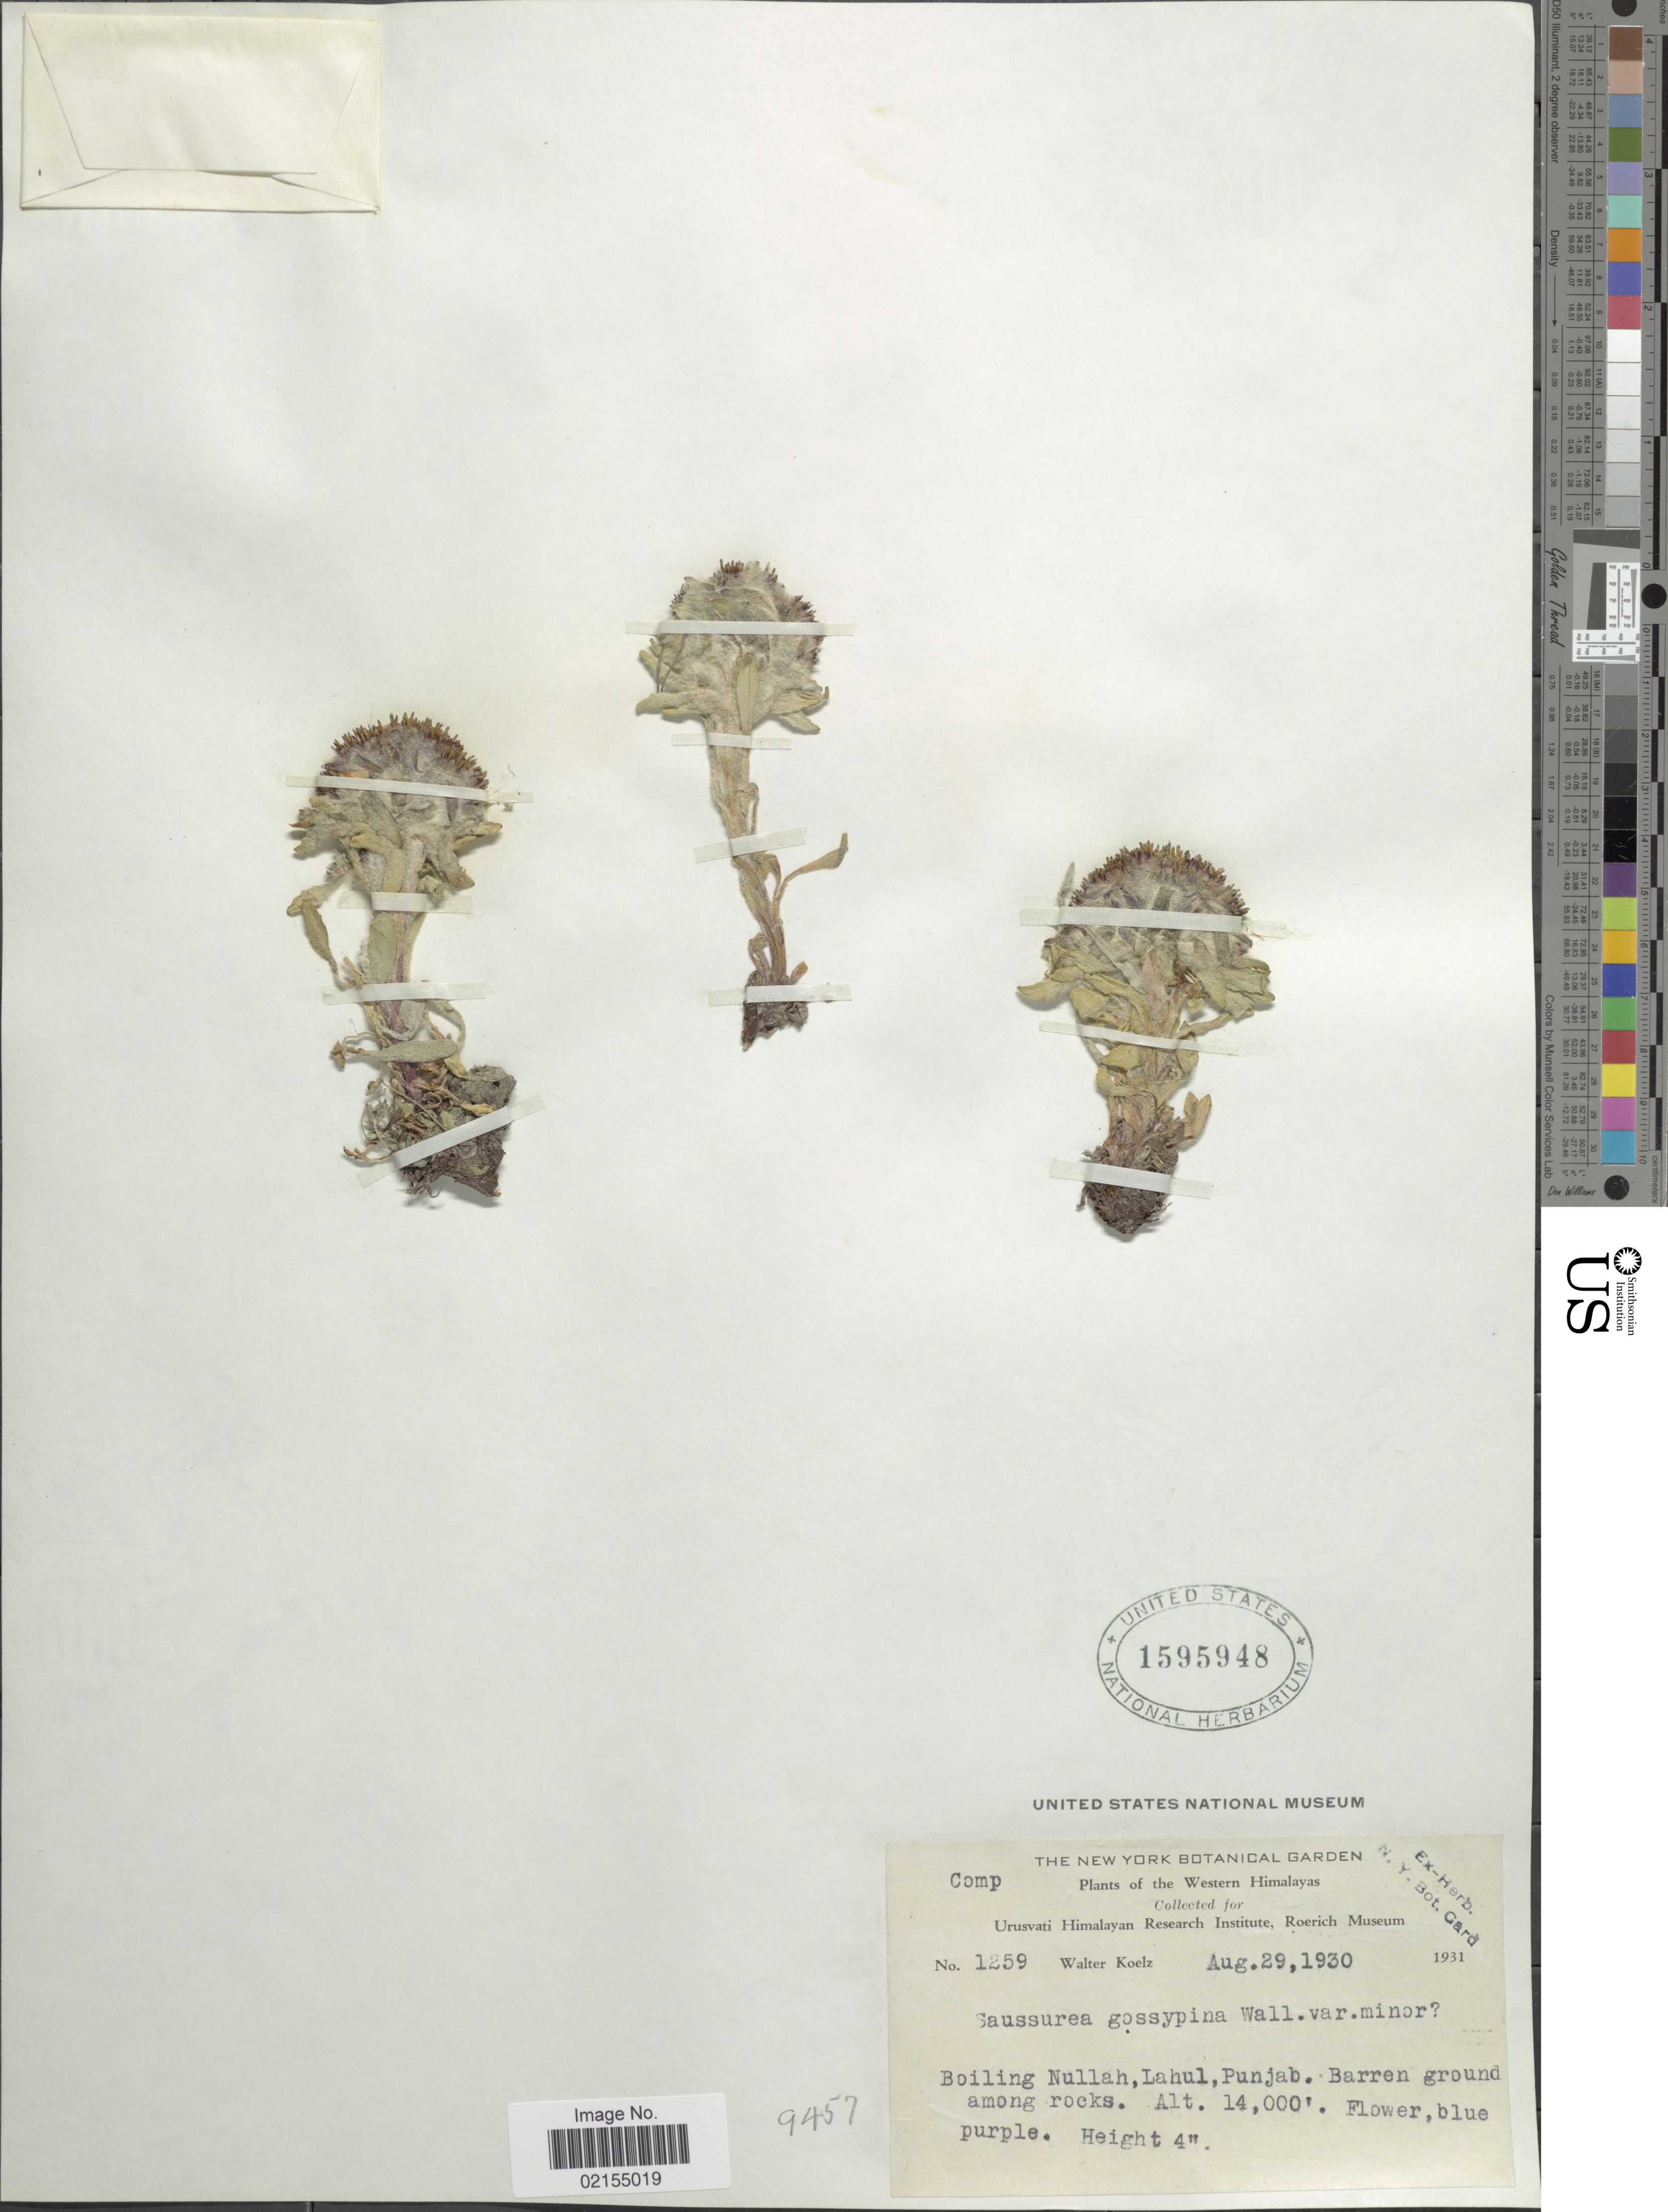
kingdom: Plantae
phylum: Tracheophyta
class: Magnoliopsida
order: Asterales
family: Asteraceae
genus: Saussurea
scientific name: Saussurea gnaphalodes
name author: (Royle) Sch. Bip.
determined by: Chen, Yousheng S.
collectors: W. N. Koelz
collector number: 1259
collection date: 1930-08-29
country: India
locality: The Western Himalayas, Boiling Nullah, Lahul, Punjab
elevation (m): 4267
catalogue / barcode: US 1595948